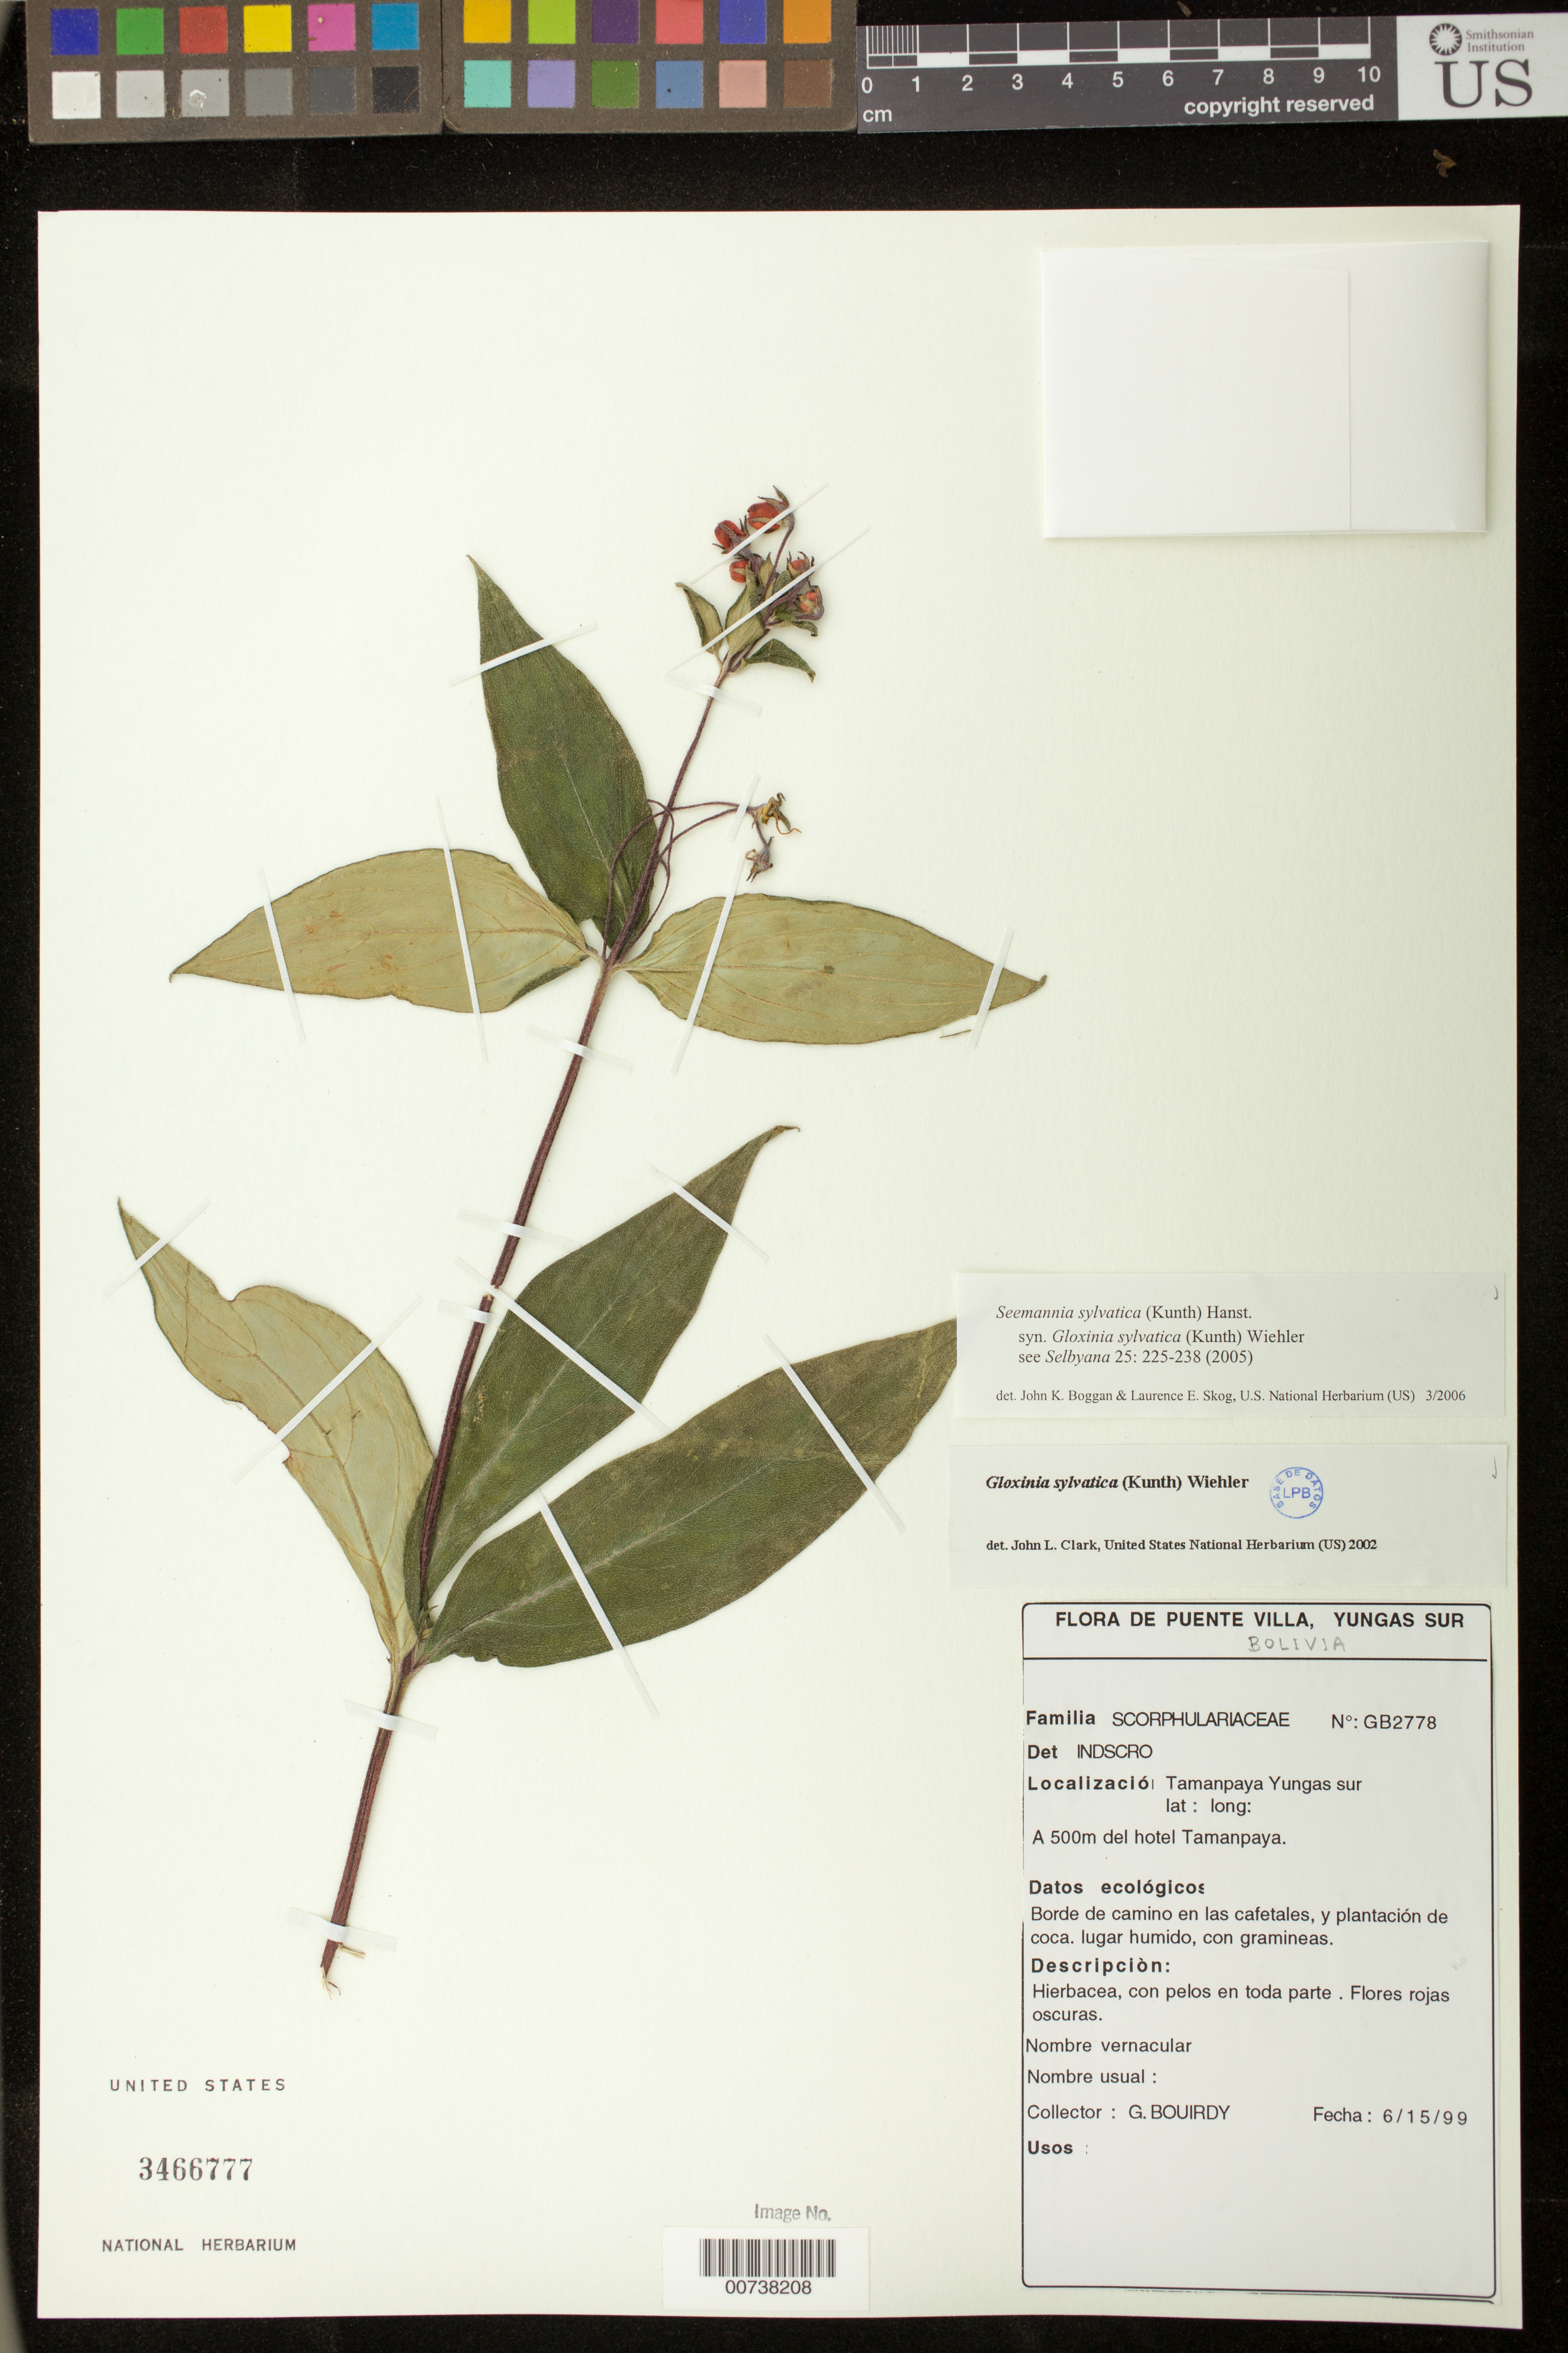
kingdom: Plantae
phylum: Tracheophyta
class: Magnoliopsida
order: Lamiales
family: Gesneriaceae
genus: Seemannia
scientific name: Seemannia sylvatica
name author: (Kunth) Hanst.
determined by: Boggan, J. K.; Skog, L. E.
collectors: G. Bourdy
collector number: GB 2778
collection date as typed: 15 Jun 1999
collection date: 1999-06-15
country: Bolivia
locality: Tamanpaya Yungas sur. A 500 m del hotel Tamanpaya.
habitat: Borde de camino en las cafetales, y plantación de coca. Lugar humido, con gramineas.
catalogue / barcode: US 3466777